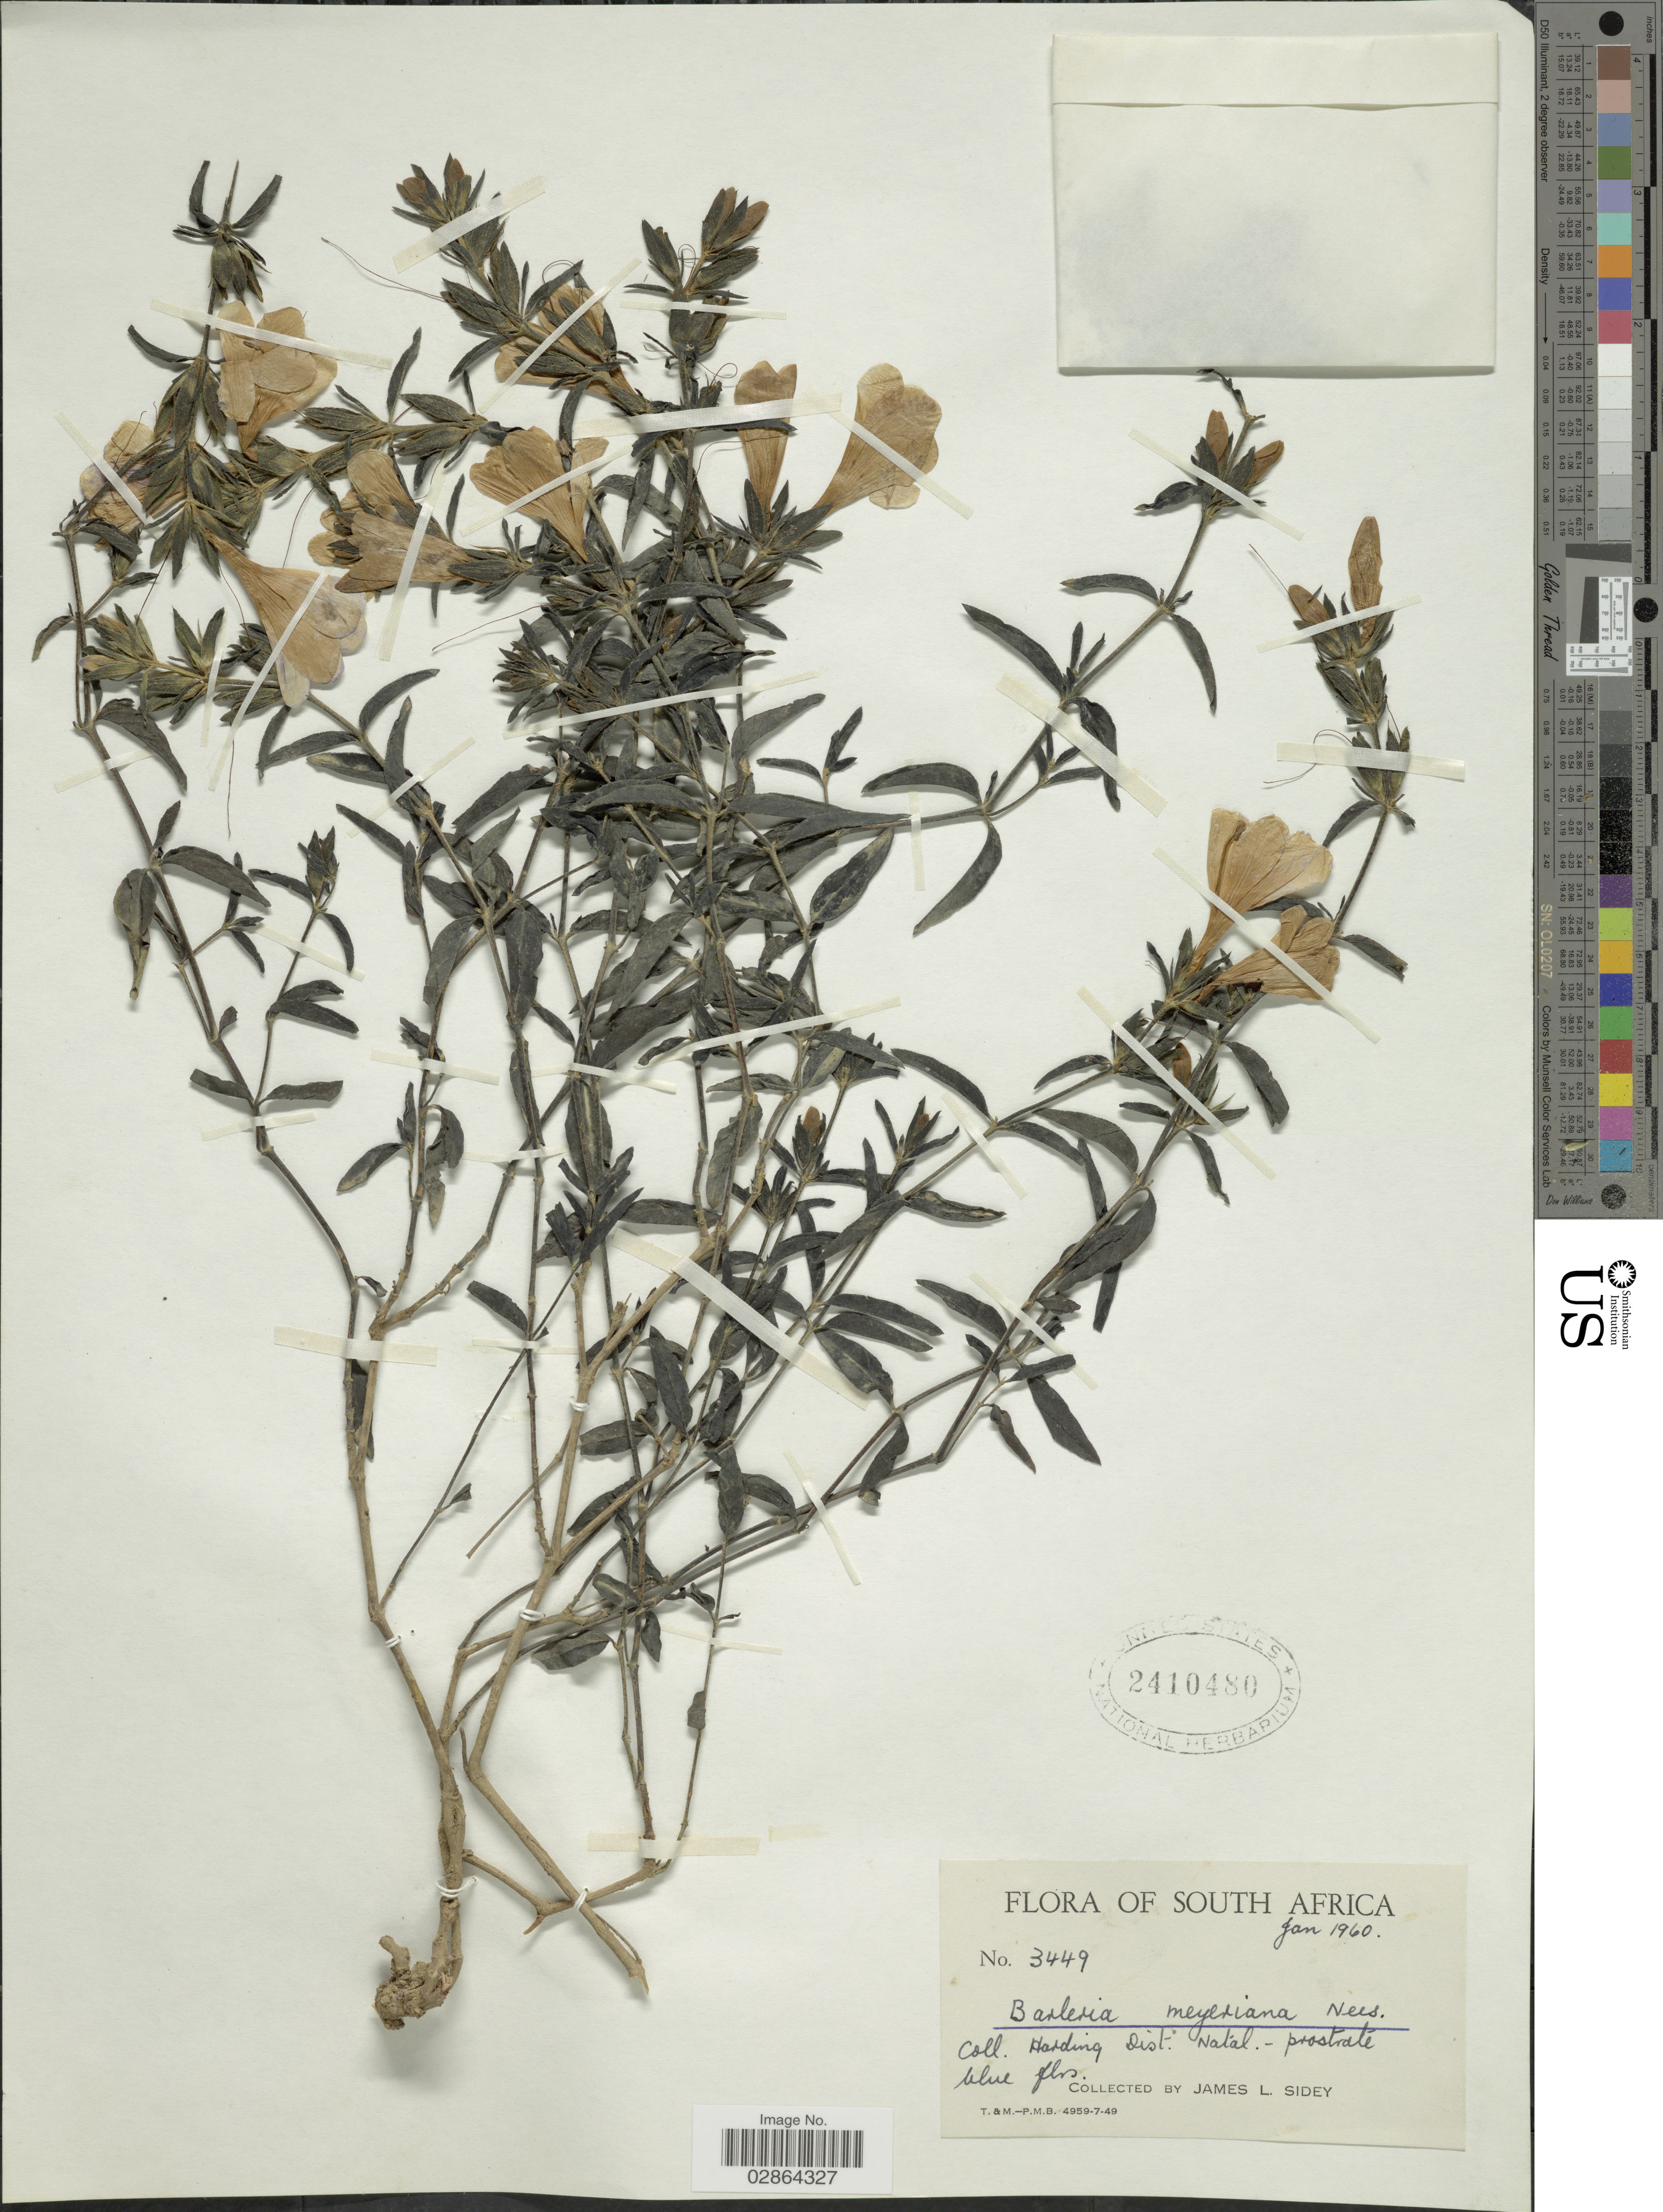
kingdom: Plantae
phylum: Tracheophyta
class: Magnoliopsida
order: Lamiales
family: Acanthaceae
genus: Barleria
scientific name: Barleria meyeriana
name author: Nees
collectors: J. L. Sidey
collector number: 3449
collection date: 1960-01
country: South Africa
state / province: KwaZulu-Natal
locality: Harding Dist. Natal.-prostate.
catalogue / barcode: US 2410480